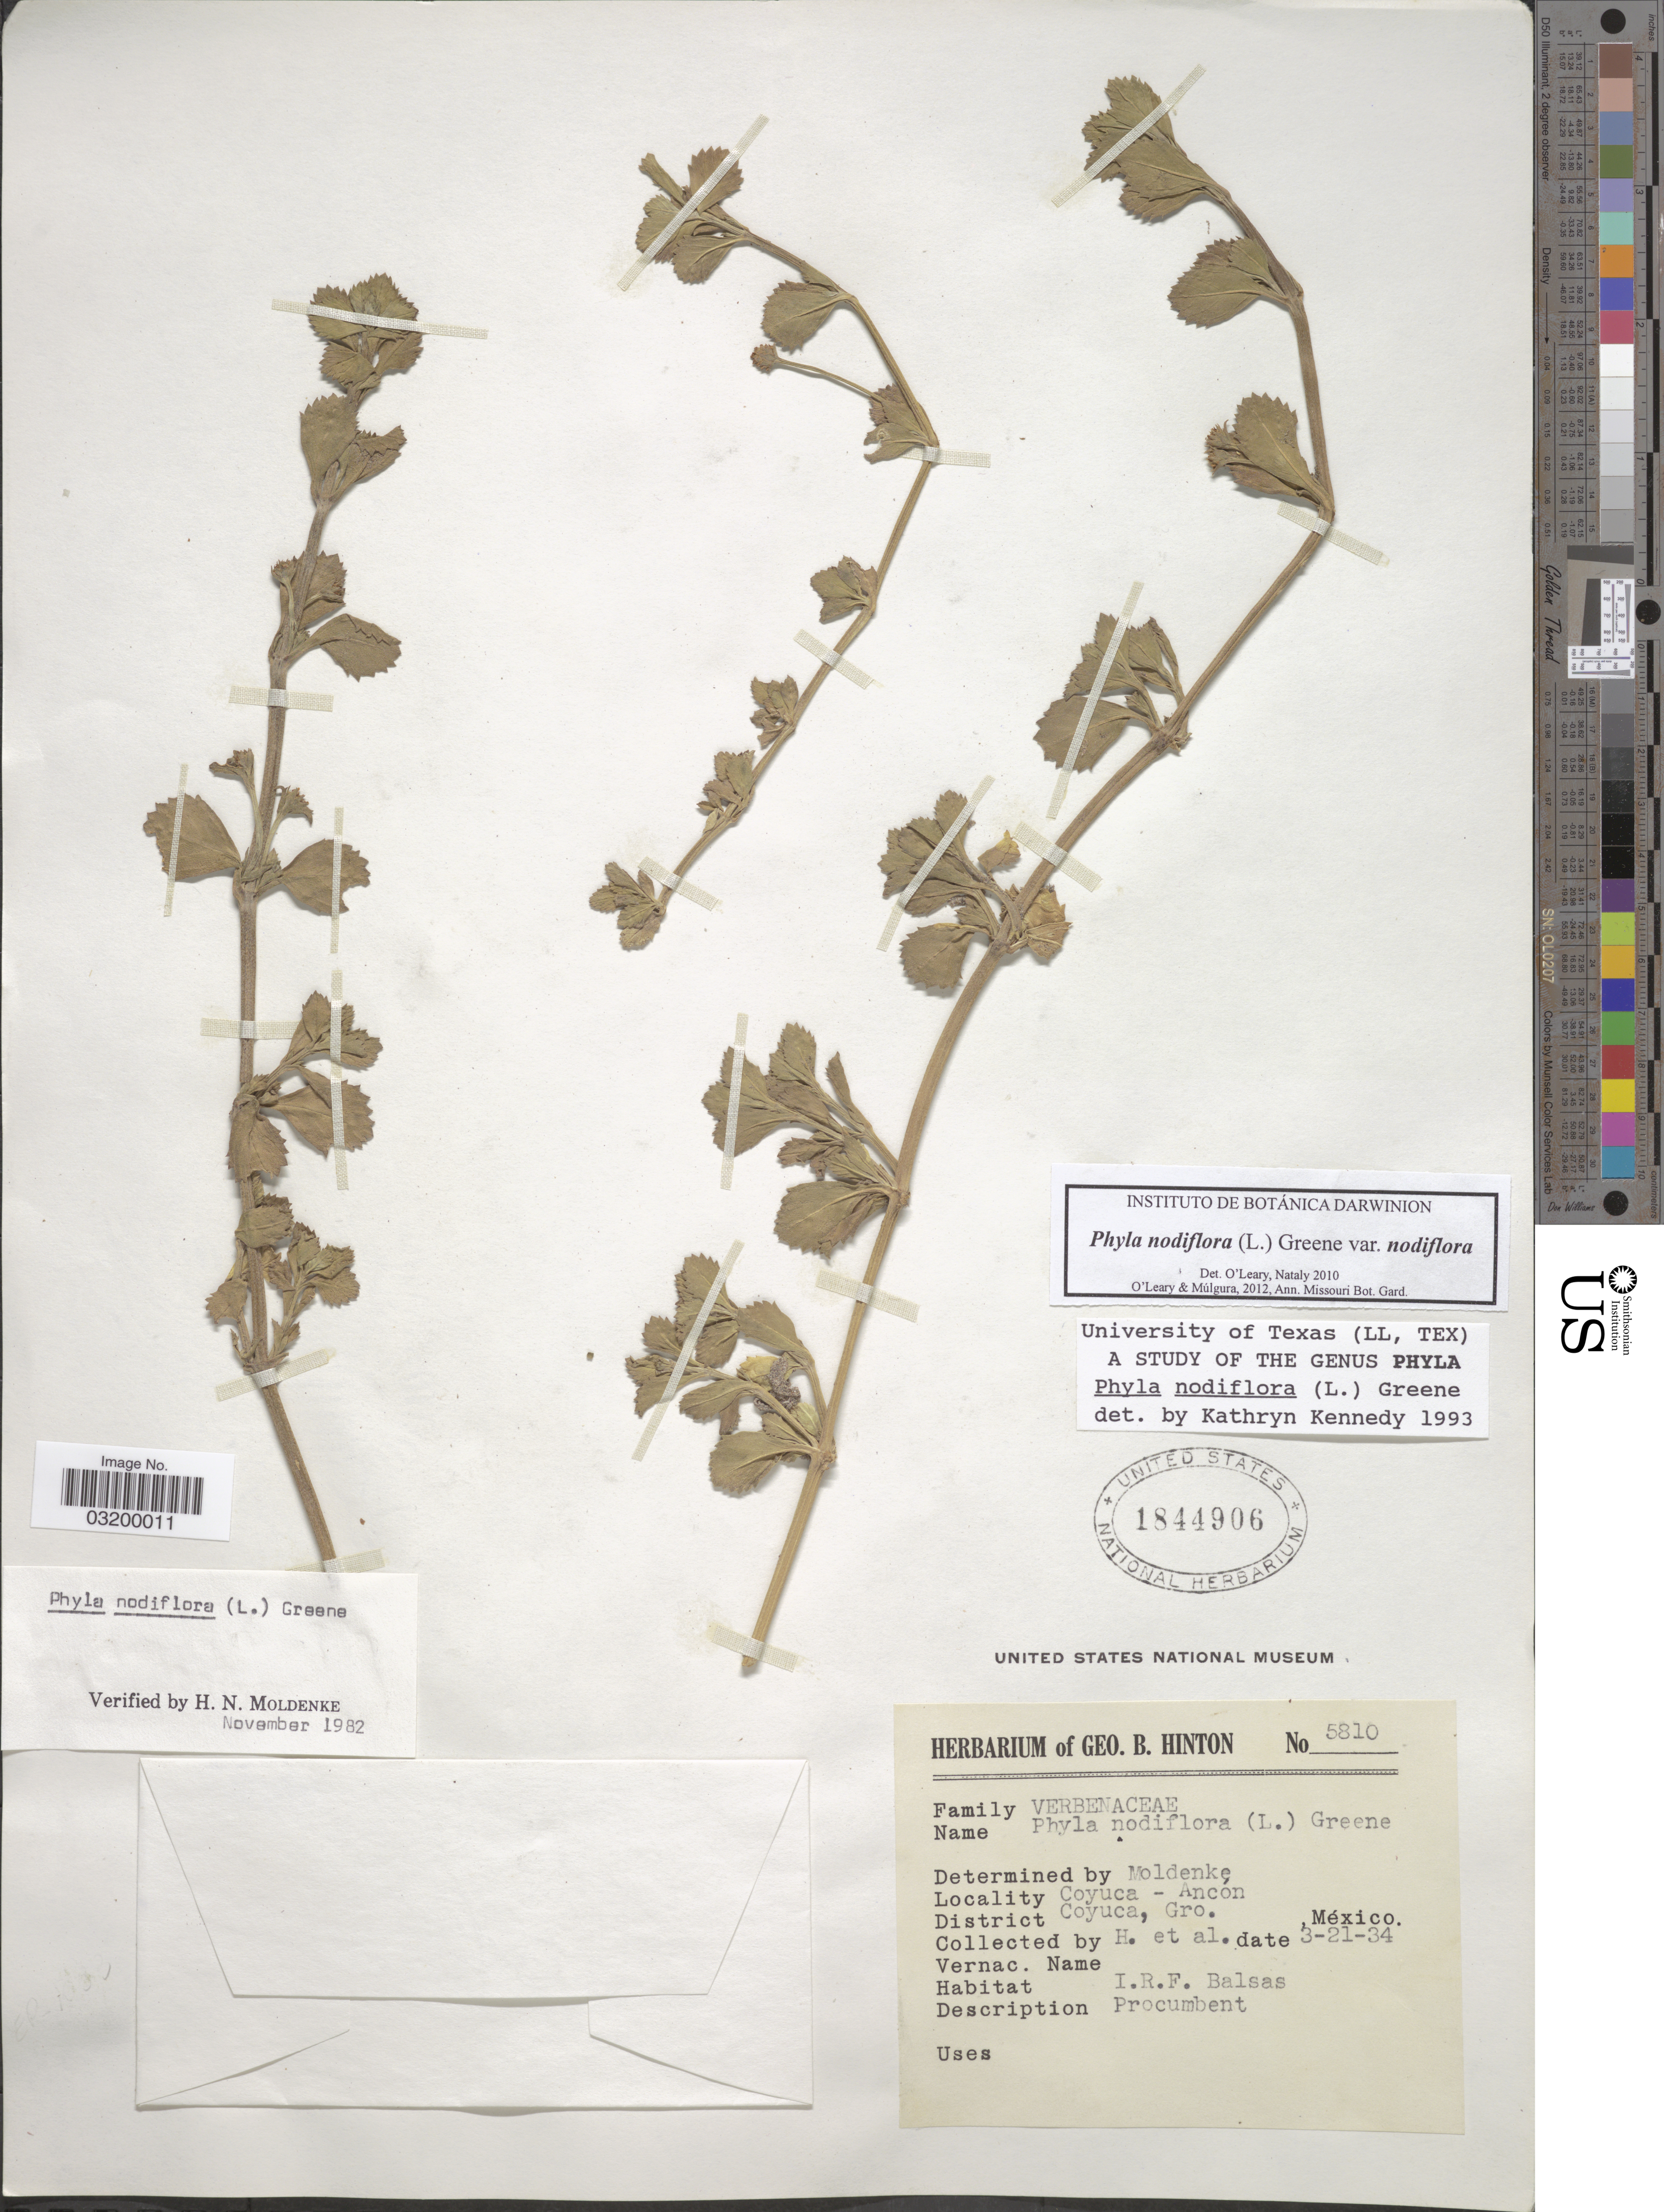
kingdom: Plantae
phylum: Tracheophyta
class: Magnoliopsida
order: Lamiales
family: Verbenaceae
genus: Phyla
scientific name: Phyla nodiflora var. nodiflora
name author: (L.) Greene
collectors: G. B. Hinton & et al.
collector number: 5810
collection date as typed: Transcribed d/m/y: 21/3/34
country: Mexico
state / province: Guerrero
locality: Coyuca - Ancón. District Coyuca.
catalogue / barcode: US 1844906